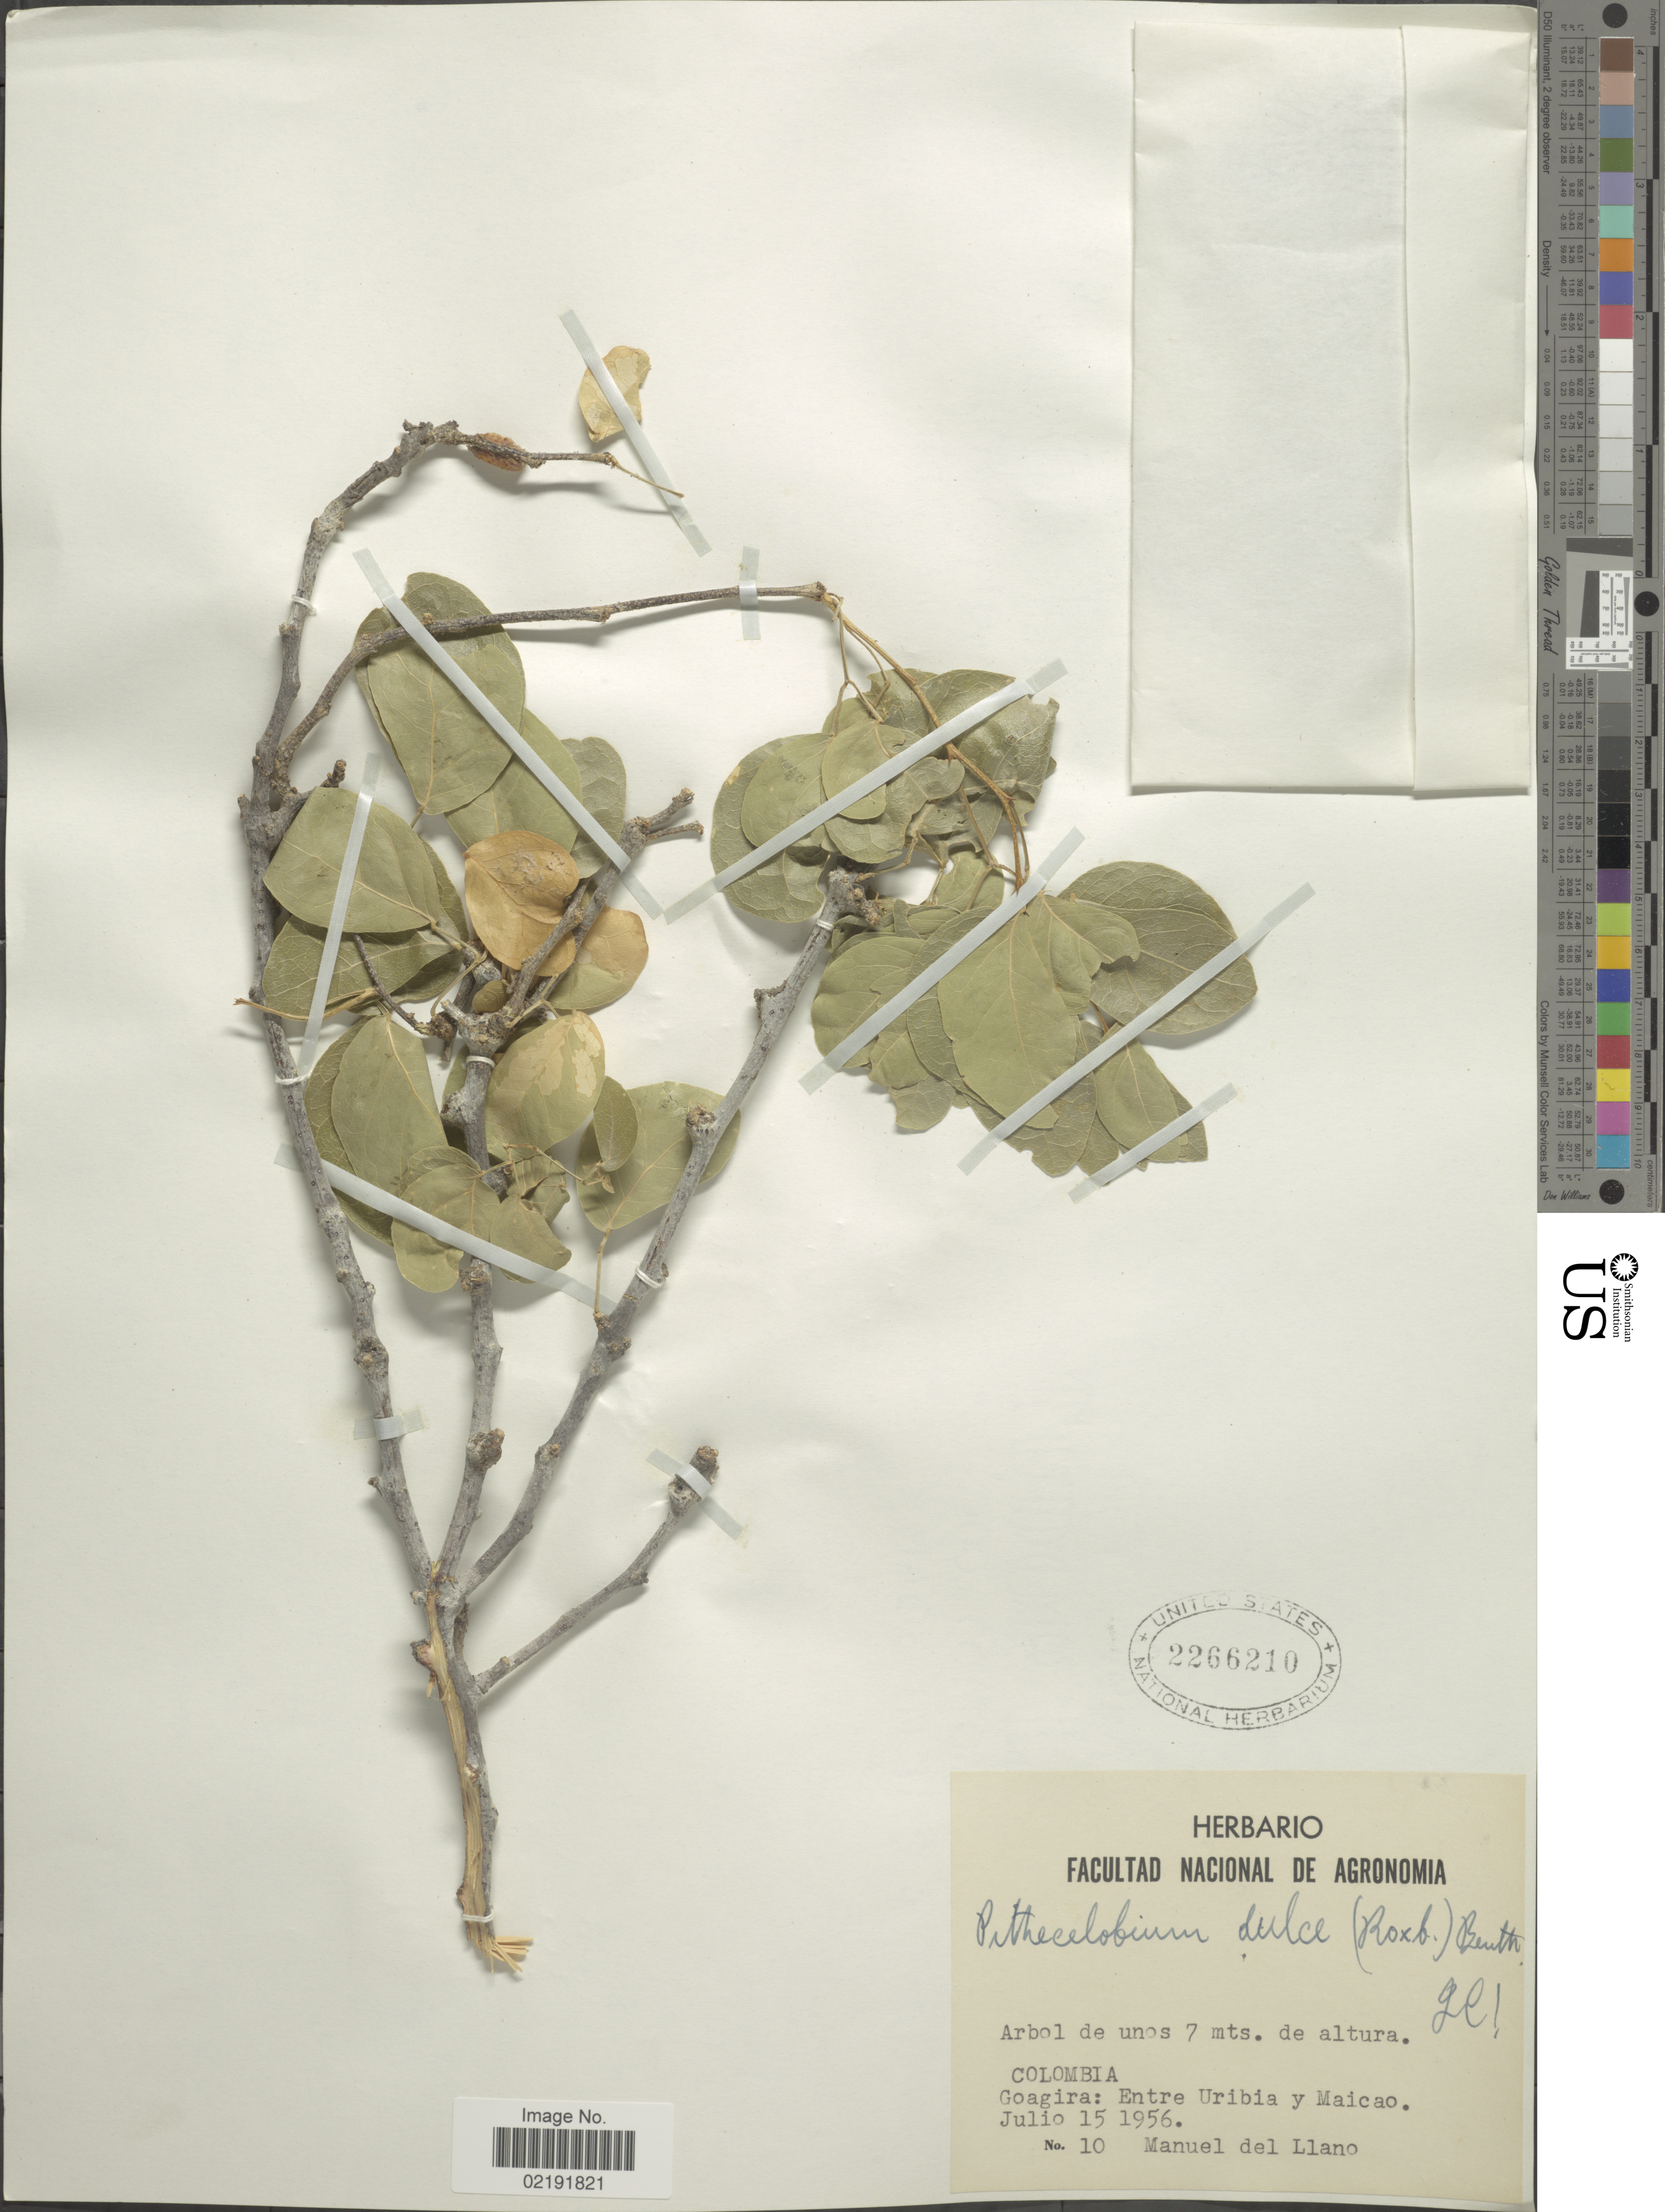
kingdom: Plantae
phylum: Tracheophyta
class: Magnoliopsida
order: Fabales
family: Fabaceae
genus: Pithecellobium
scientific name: Pithecellobium dulce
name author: (Roxb.) Benth.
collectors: M. d. Llano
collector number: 10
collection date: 1956-07-15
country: Colombia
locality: Goagira: Entre Uribia y Maicao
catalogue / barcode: US 2266210